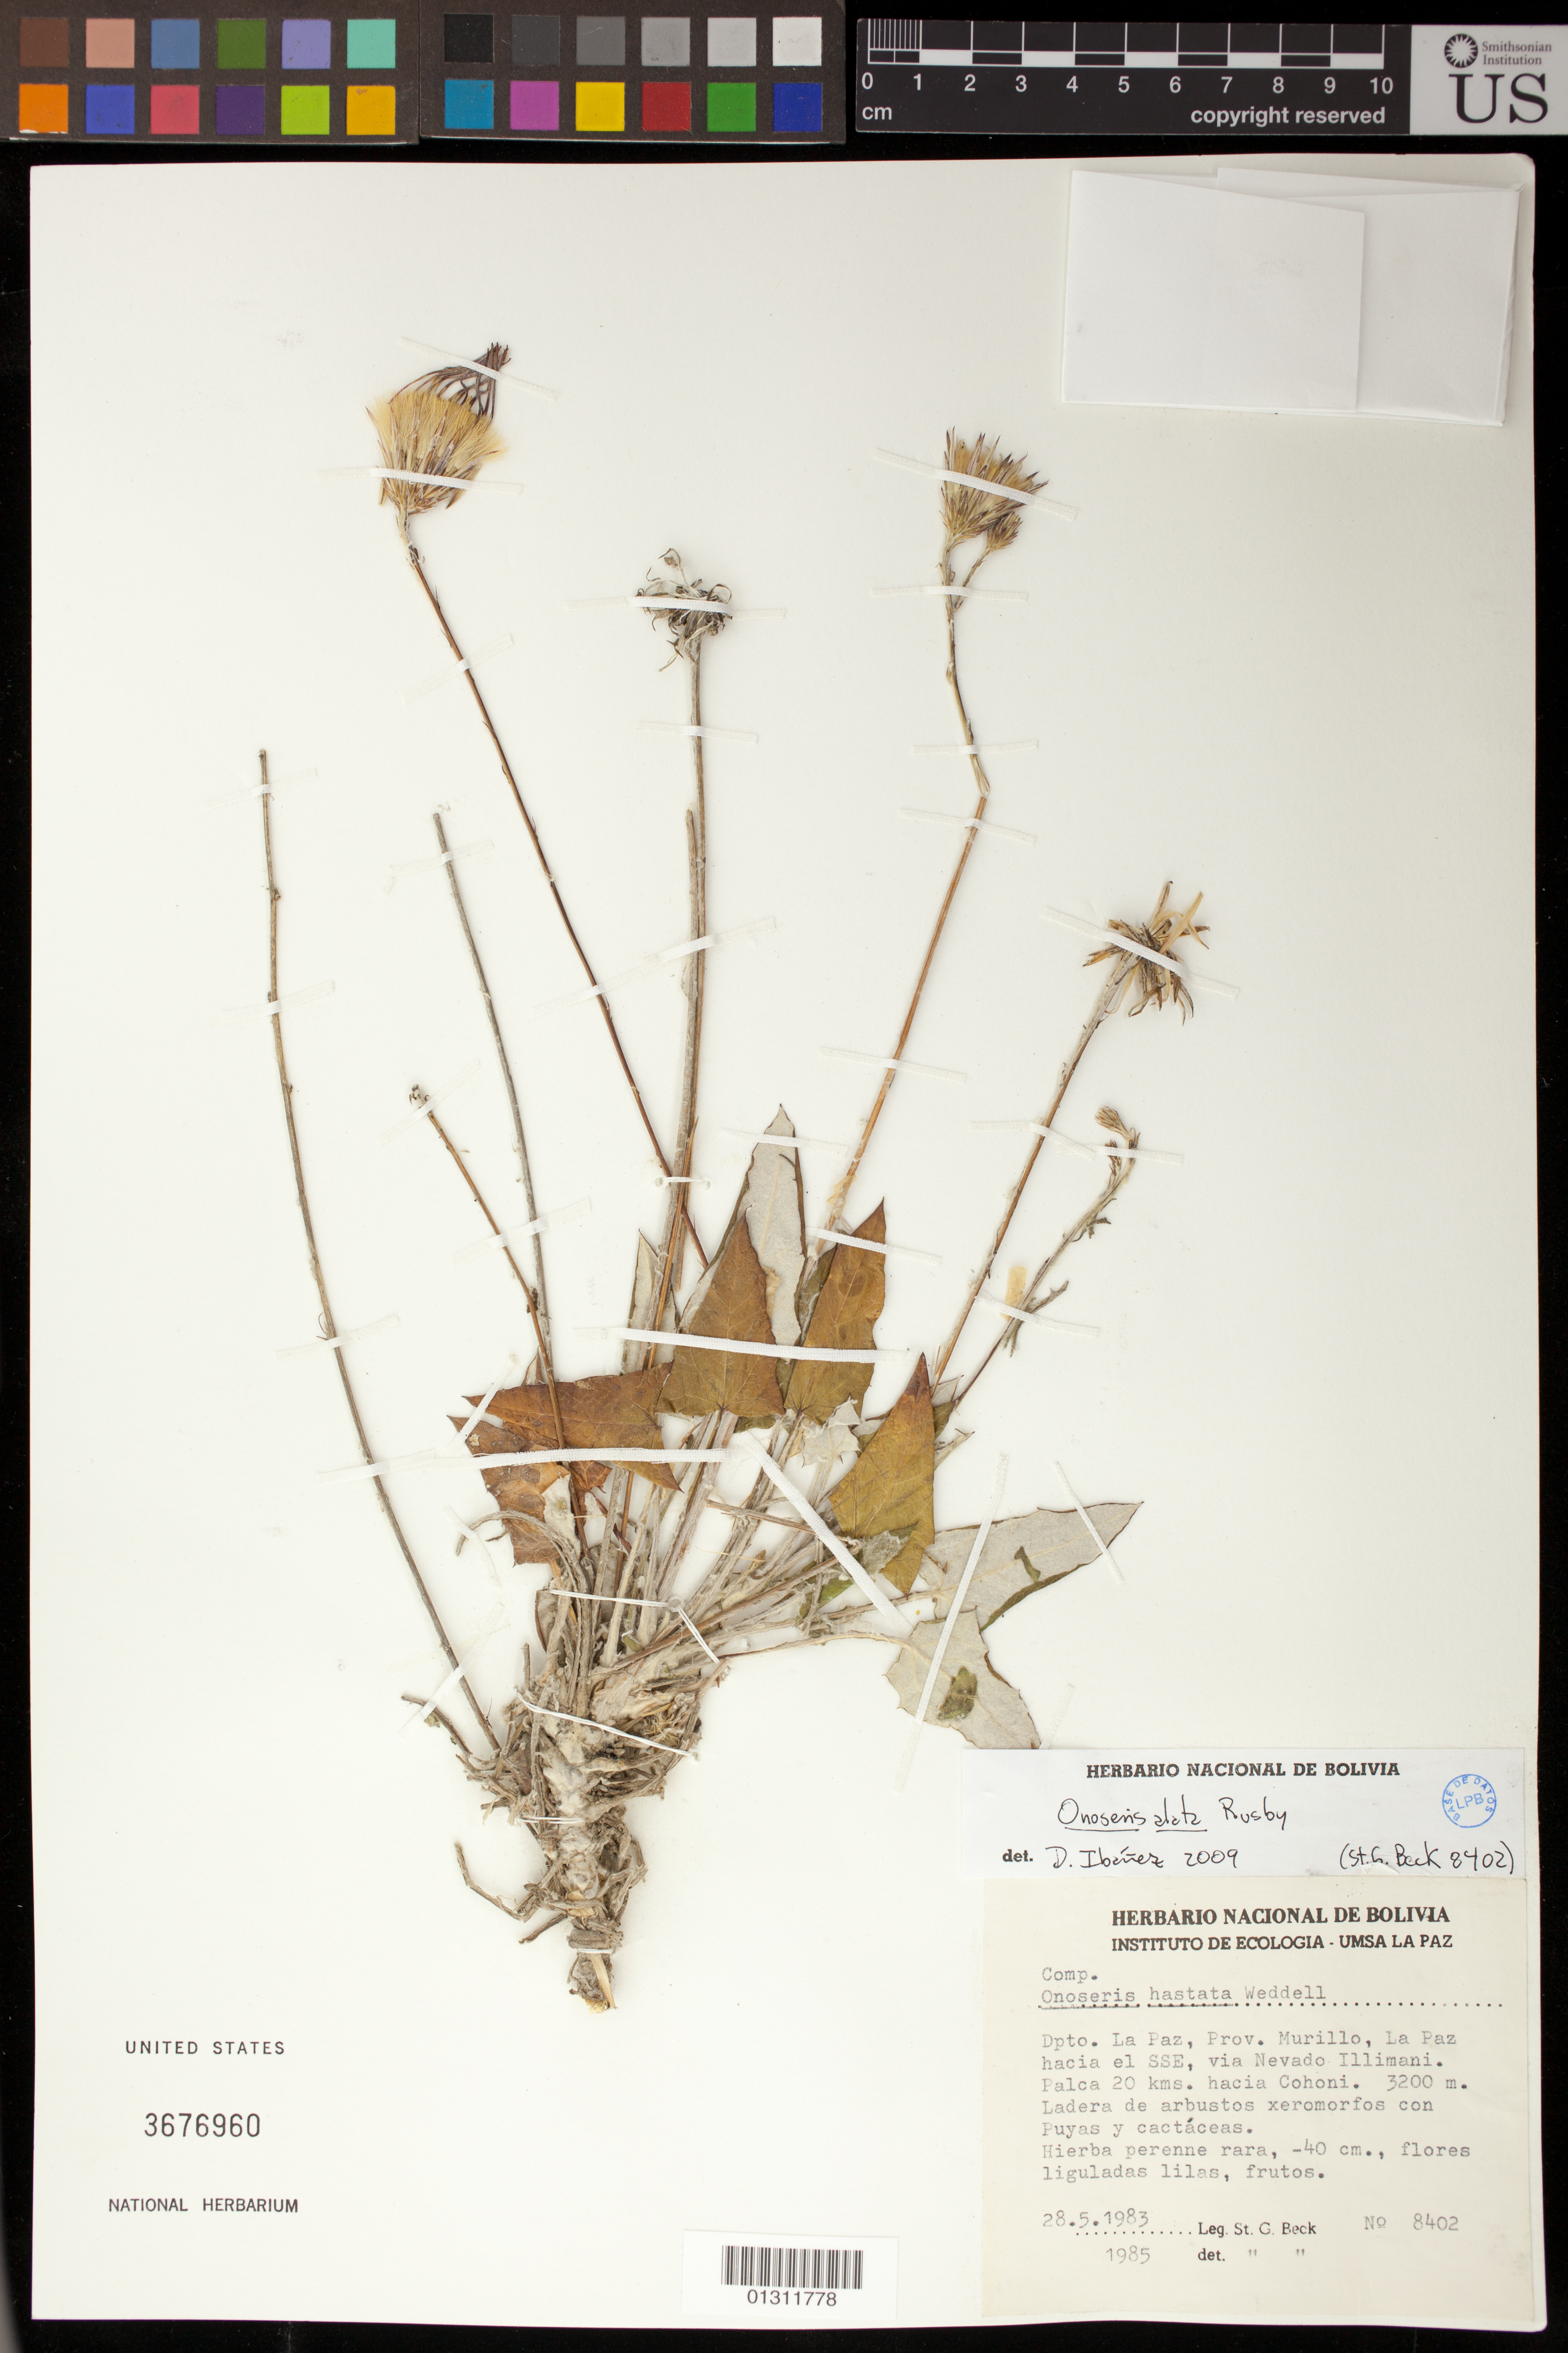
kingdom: Plantae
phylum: Tracheophyta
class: Magnoliopsida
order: Asterales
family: Asteraceae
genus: Onoseris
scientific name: Onoseris alata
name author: Rusby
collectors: S. G. Beck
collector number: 8402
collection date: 1983-05-28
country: Bolivia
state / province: La Paz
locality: Dpto. La Paz, Prov. Murillo, La Paz hacia el SSE, via Nevado Illimani, Palca 20 kms hacia Cohoni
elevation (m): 3200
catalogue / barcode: US 3676960